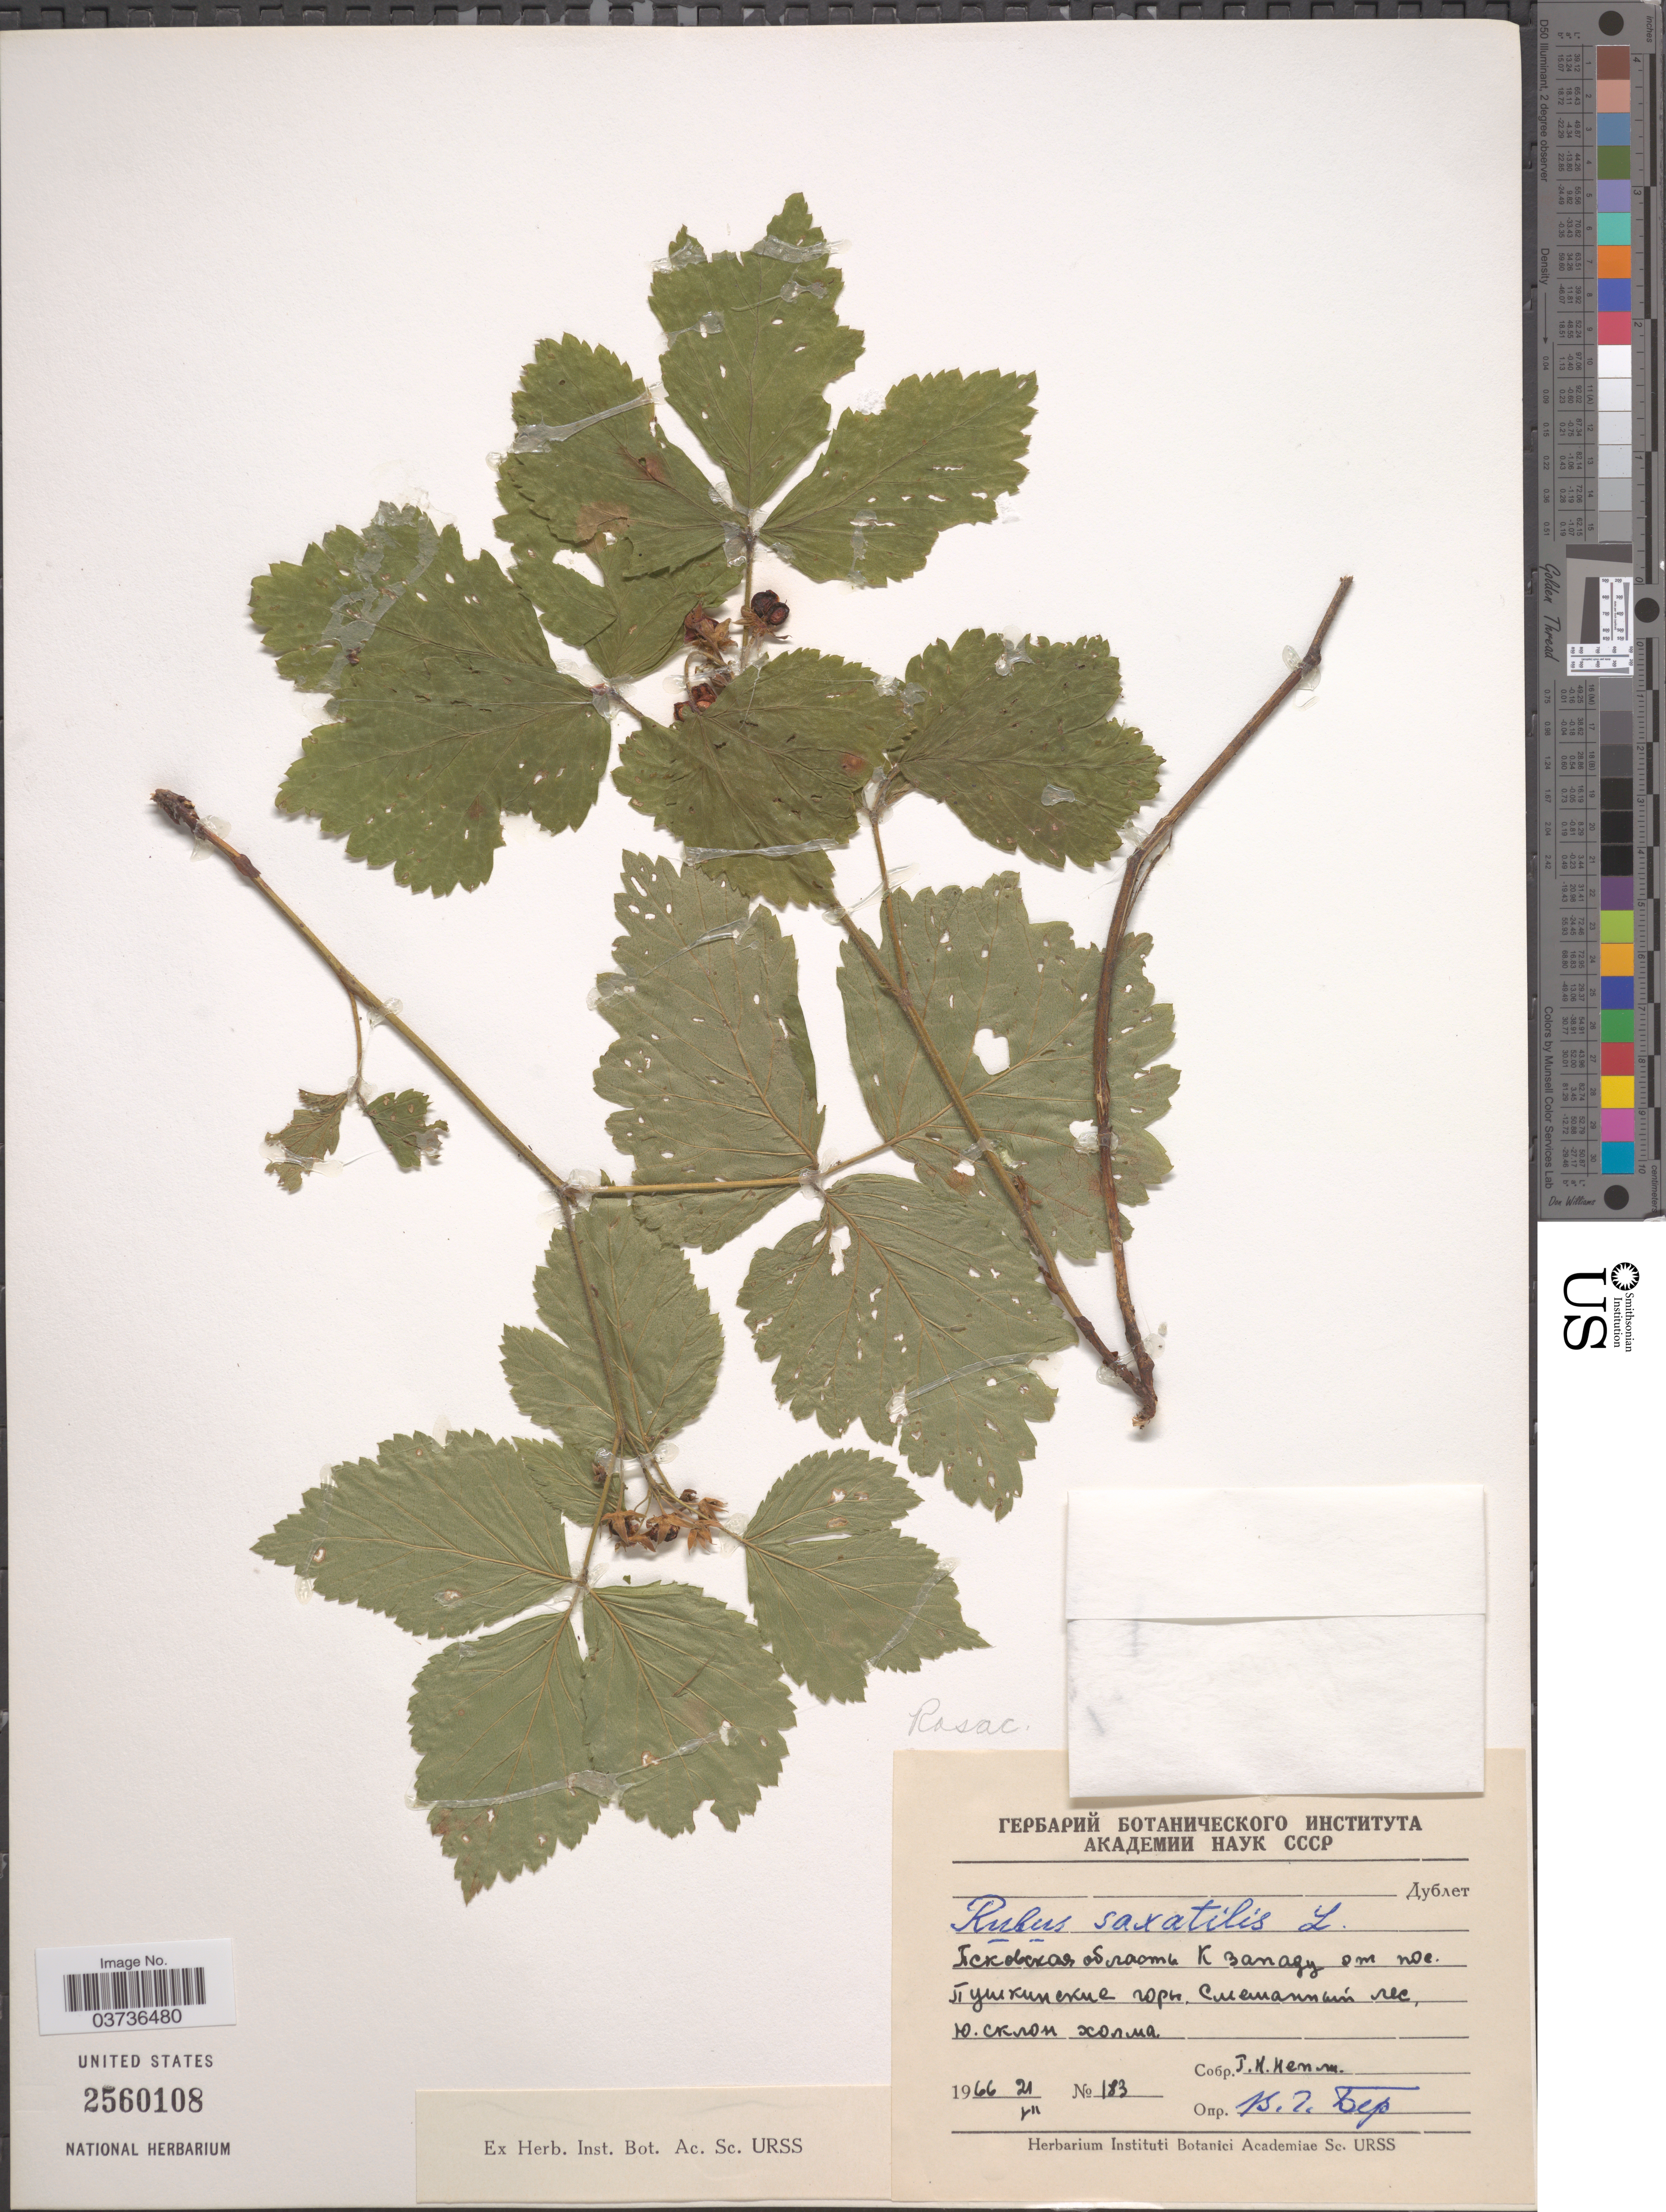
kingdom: Plantae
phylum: Tracheophyta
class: Magnoliopsida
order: Rosales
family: Rosaceae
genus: Rubus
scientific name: Rubus saxatilis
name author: L.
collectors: G. Nepli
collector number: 183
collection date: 1966-07-21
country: Russian Federation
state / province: Pskov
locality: E of village Pushkinskie Gory.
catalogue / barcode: US 2560108